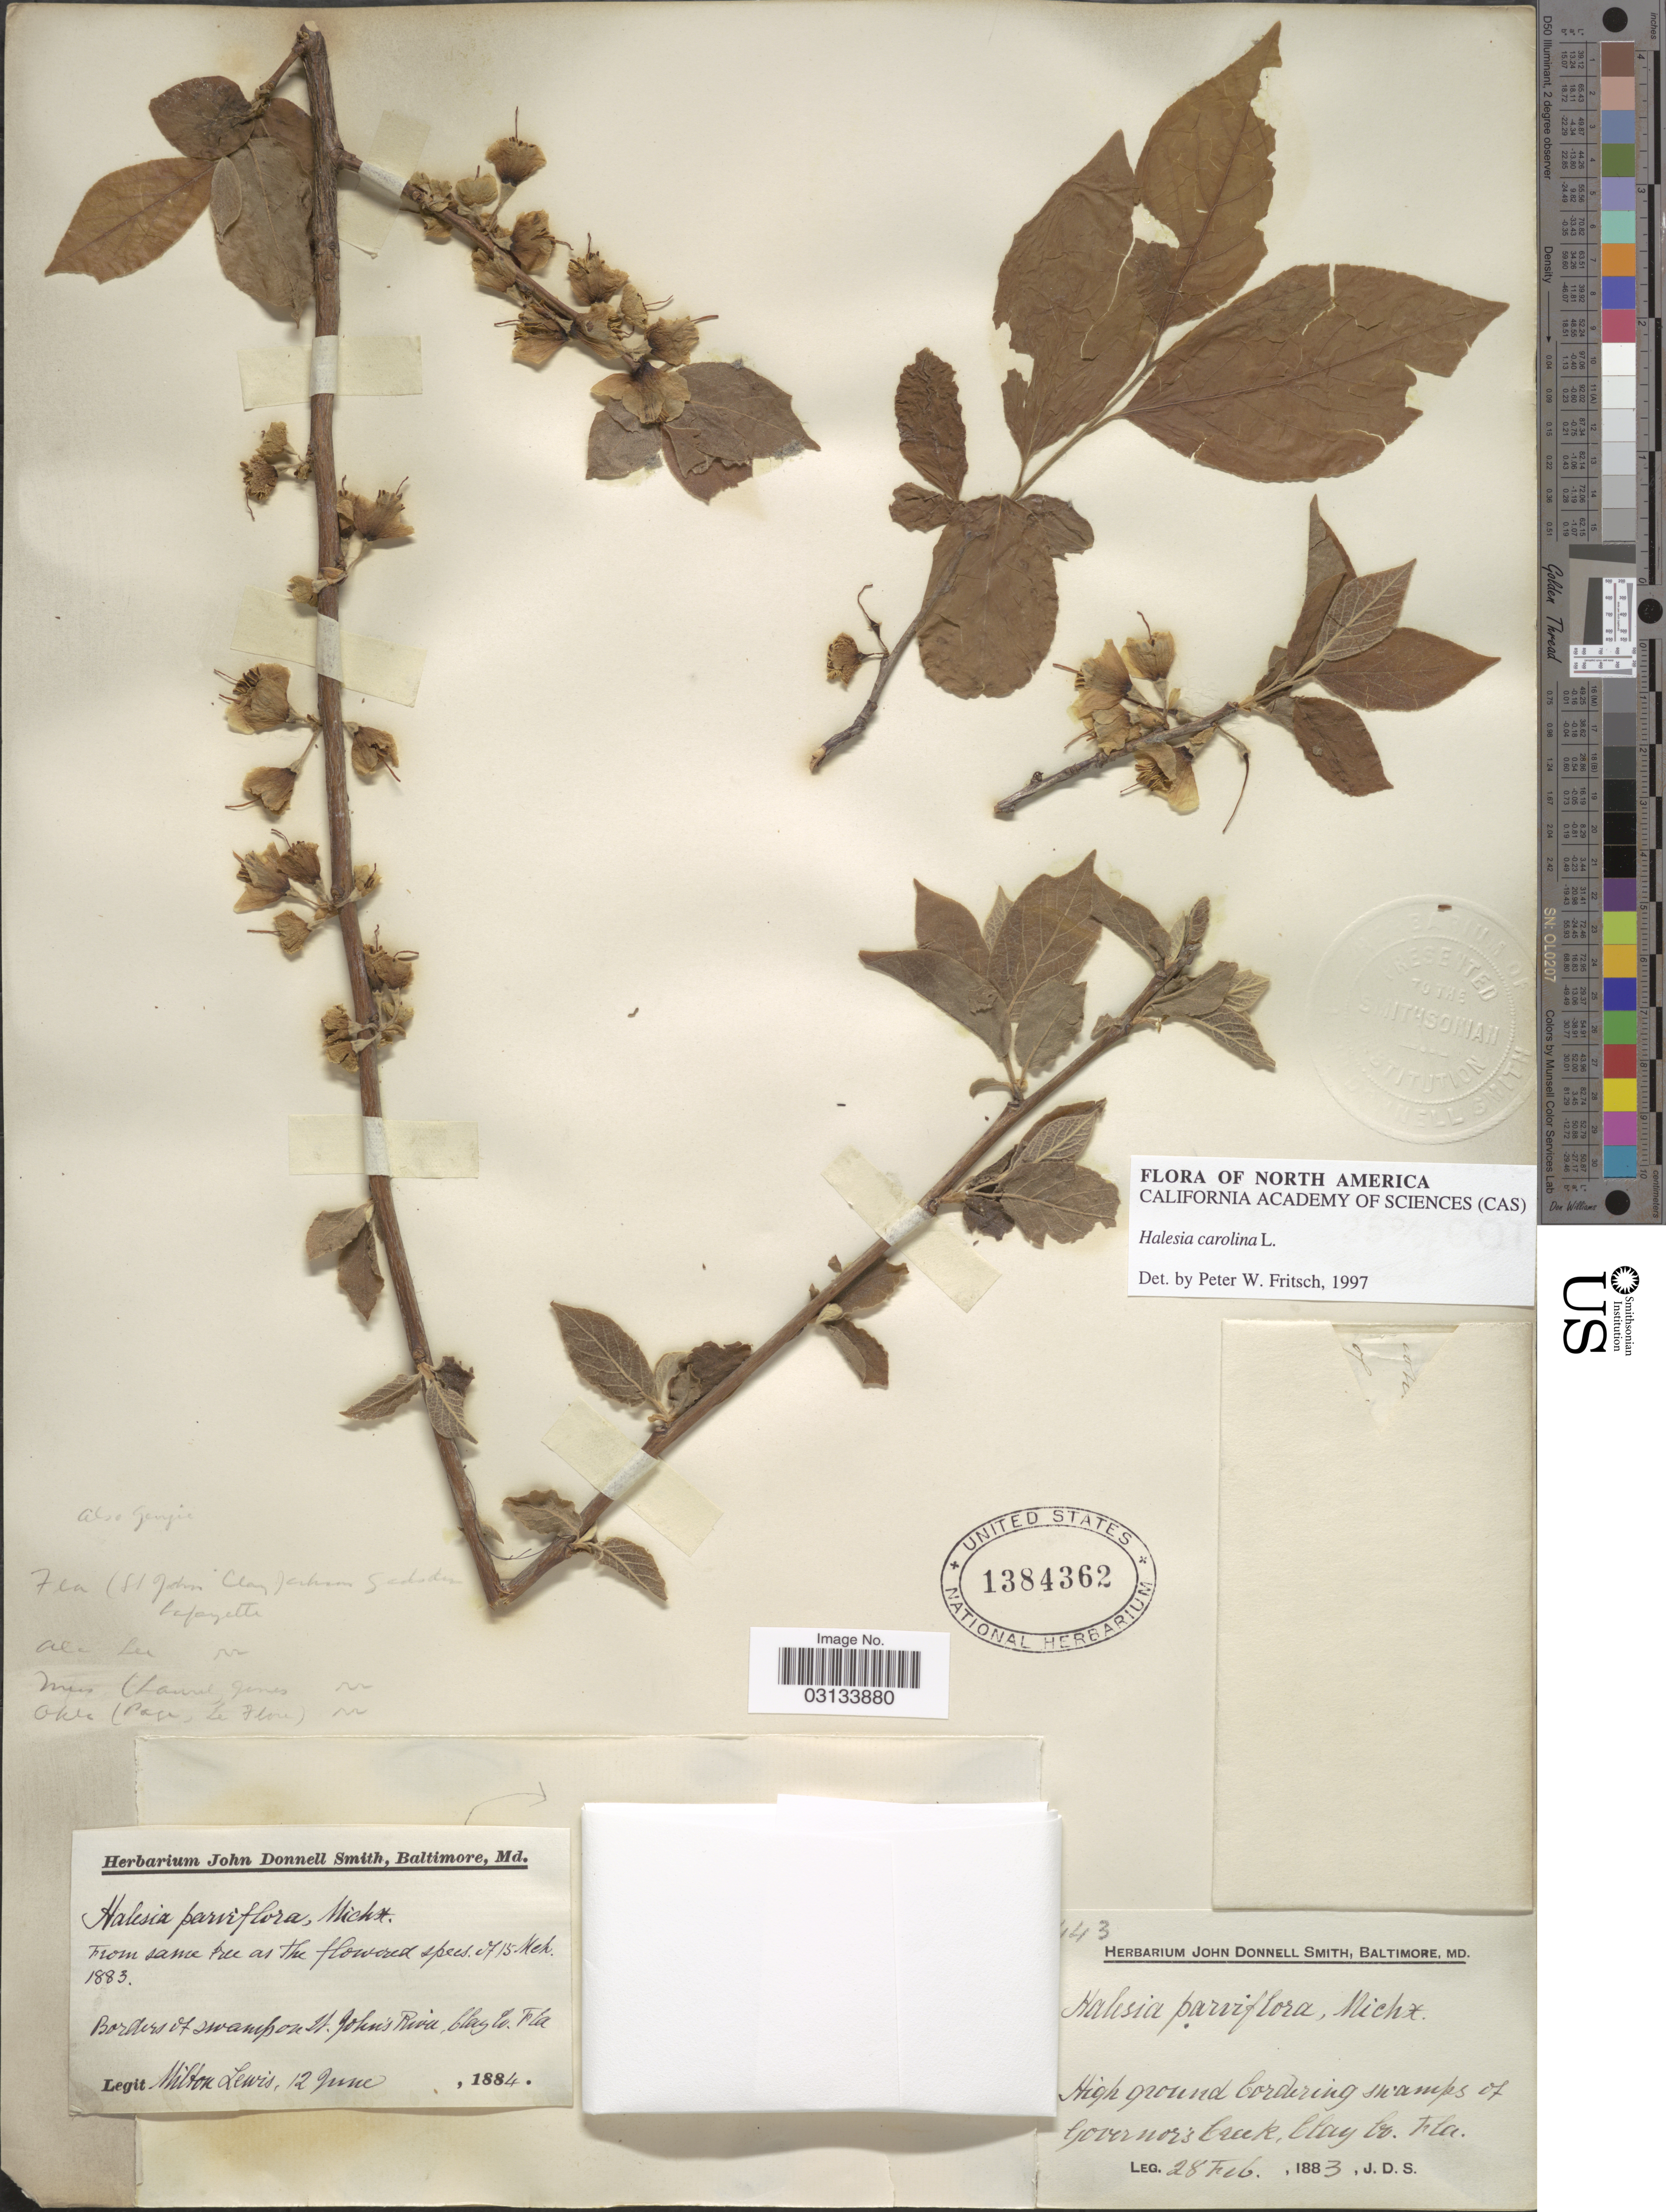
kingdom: Plantae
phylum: Tracheophyta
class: Magnoliopsida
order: Ericales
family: Styracaceae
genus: Halesia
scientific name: Halesia carolina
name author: L.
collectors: J. Donnell Smith & M. Lewis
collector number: !43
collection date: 1883-02-28/1884-06-12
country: United States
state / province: Florida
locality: Borders of swamps on St. John's River, Clay Co. Fla. High ground bordering swamps of Governor's Creek, Clay Co, Fla.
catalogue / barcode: US 1384362